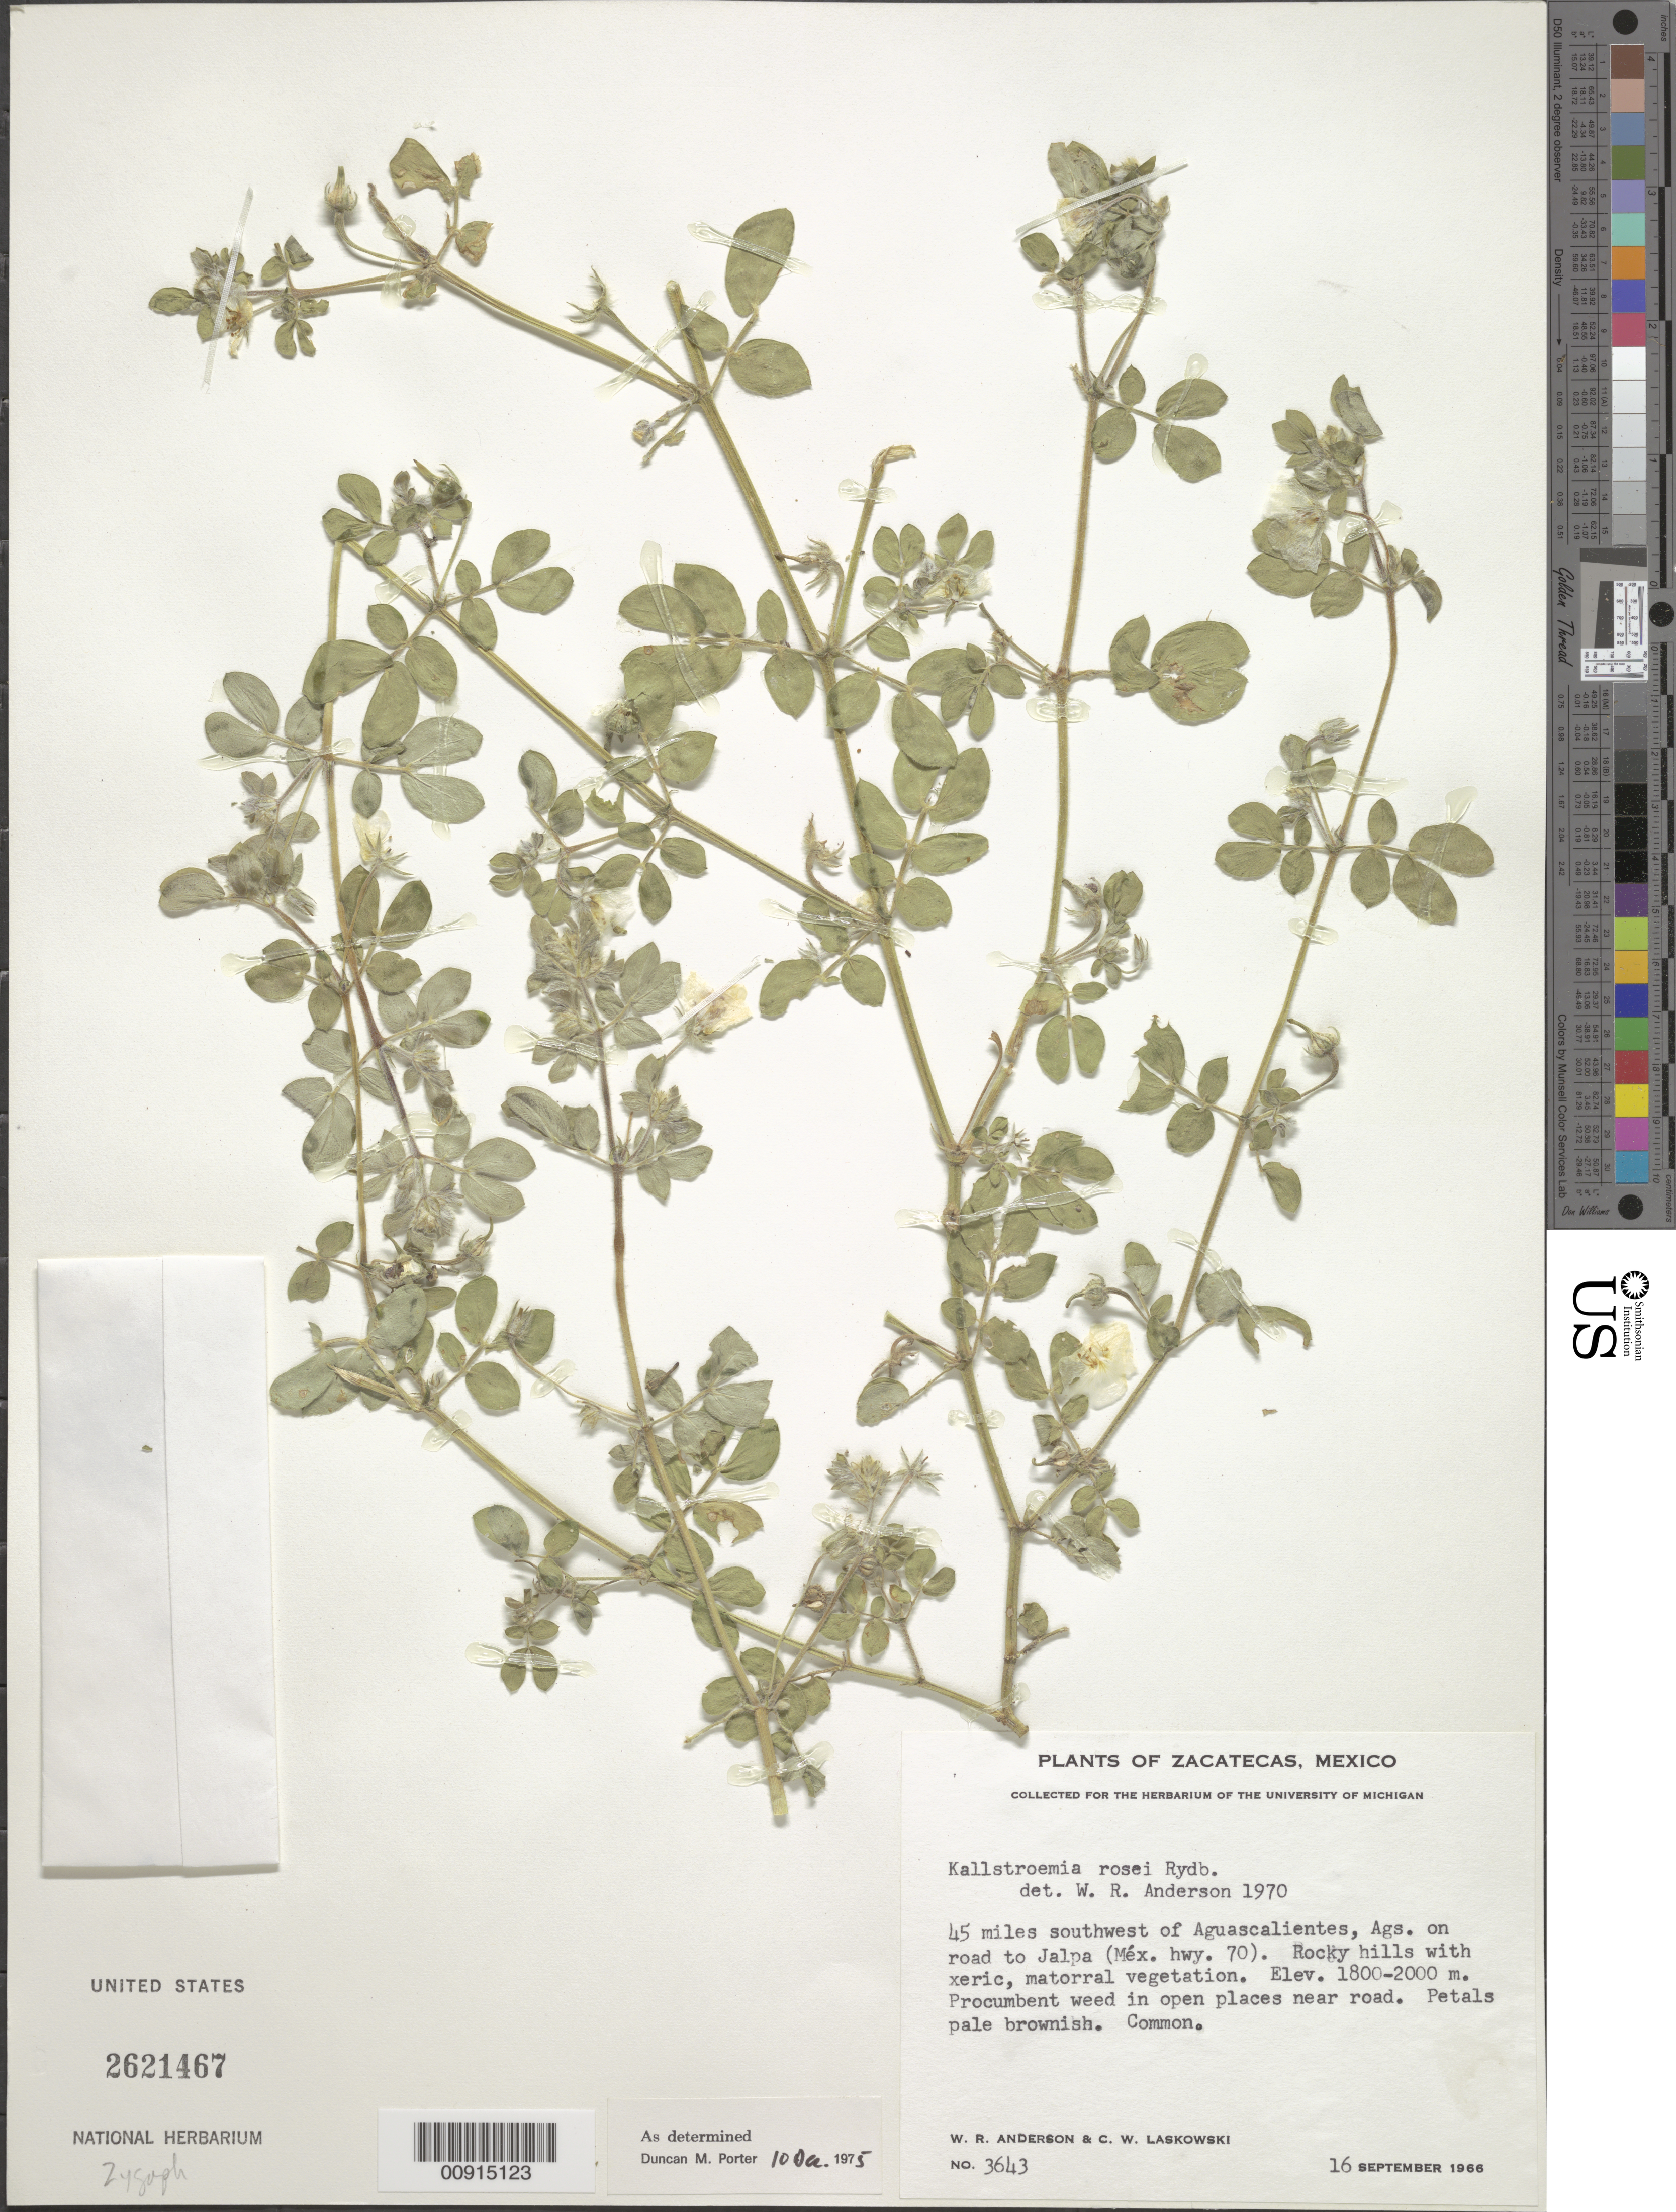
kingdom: Plantae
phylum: Tracheophyta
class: Magnoliopsida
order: Zygophyllales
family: Zygophyllaceae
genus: Kallstroemia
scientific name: Kallstroemia rosei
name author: Rydb.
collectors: W. R. Anderson & C. Laskowski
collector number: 3643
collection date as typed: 16 Sep 1966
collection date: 1966-09-16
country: Mexico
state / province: Zacatecas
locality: Zacatecas: 45 miles southwest of Aguascalientes, Ags. On road to Jalpa (Méx. Hwy. 70).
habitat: Weed in open places near road. Rocky hills with xeric, matorral vegetation.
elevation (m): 2000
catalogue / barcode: US 2621467